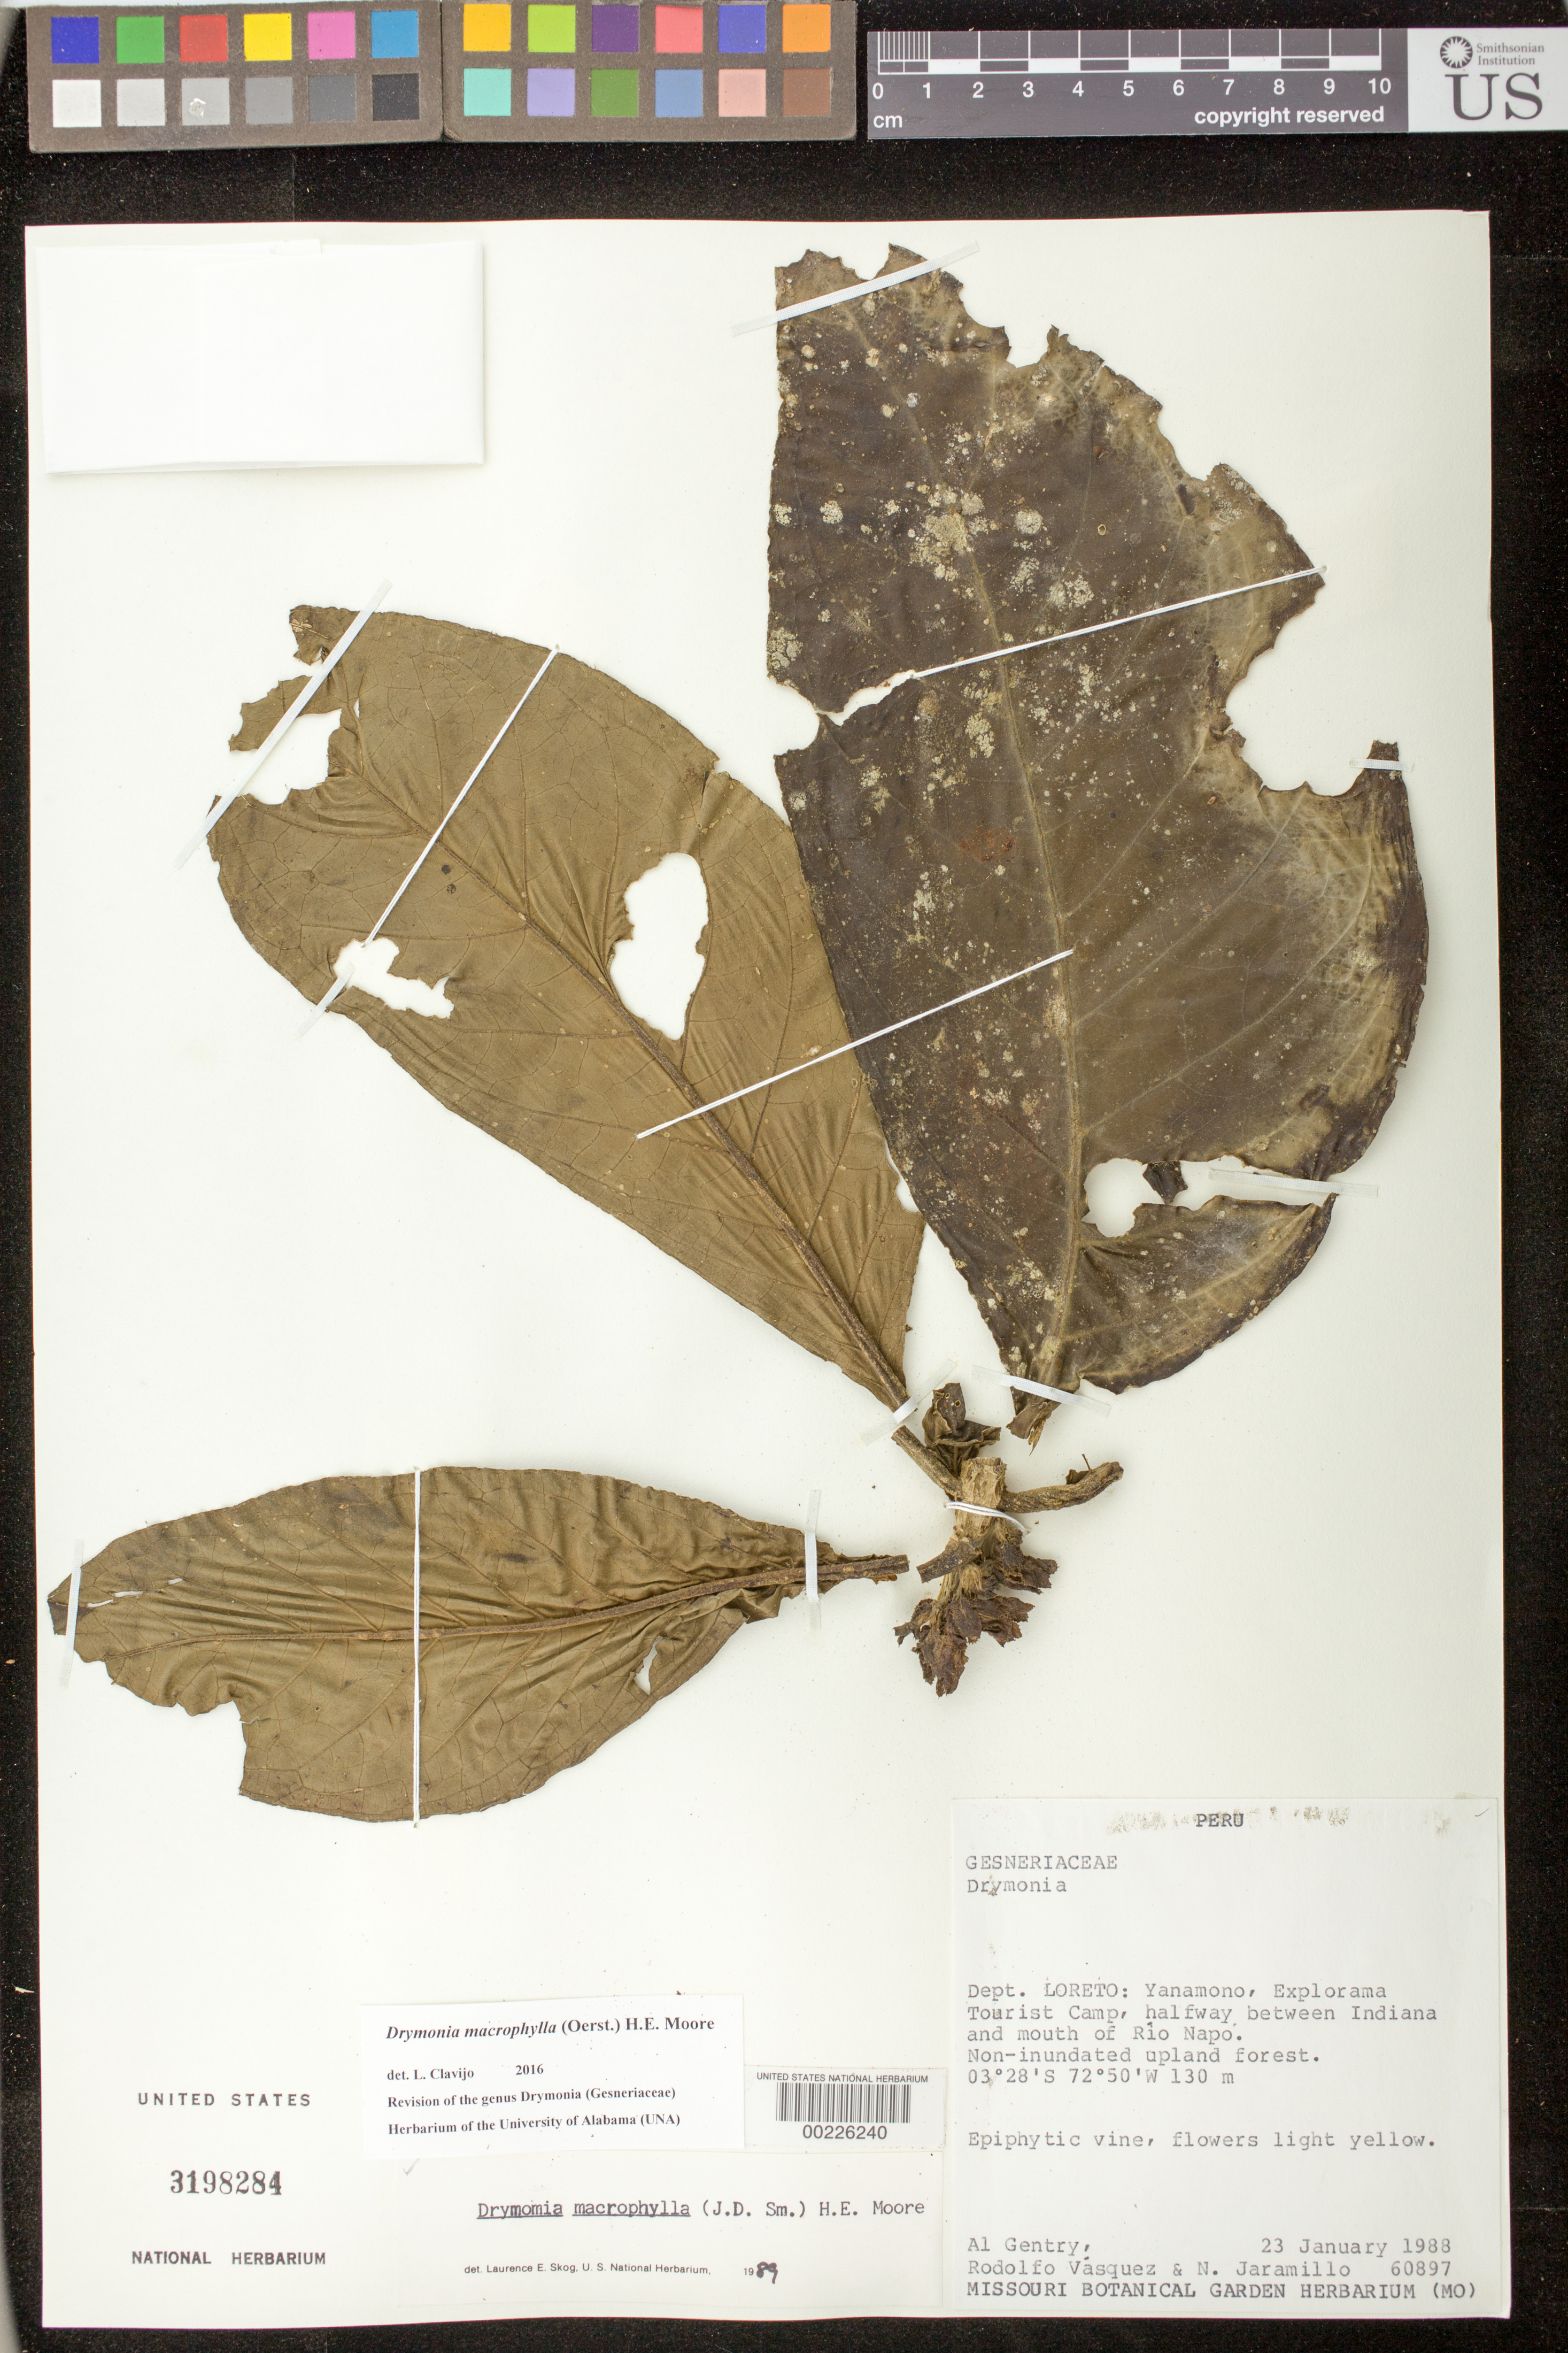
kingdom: Plantae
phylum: Tracheophyta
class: Magnoliopsida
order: Lamiales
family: Gesneriaceae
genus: Drymonia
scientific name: Drymonia macrophylla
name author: (Oerst.) H.E. Moore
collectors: A. H. Gentry & et al.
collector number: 60897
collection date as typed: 23 Jan 1988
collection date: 1988-01-23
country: Peru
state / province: Loreto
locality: Yanamono, Explorama Tourist Camp, halfway between Indiana and mouth of Río Napo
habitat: Non-inundated upland forest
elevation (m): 130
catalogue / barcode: US 3198284